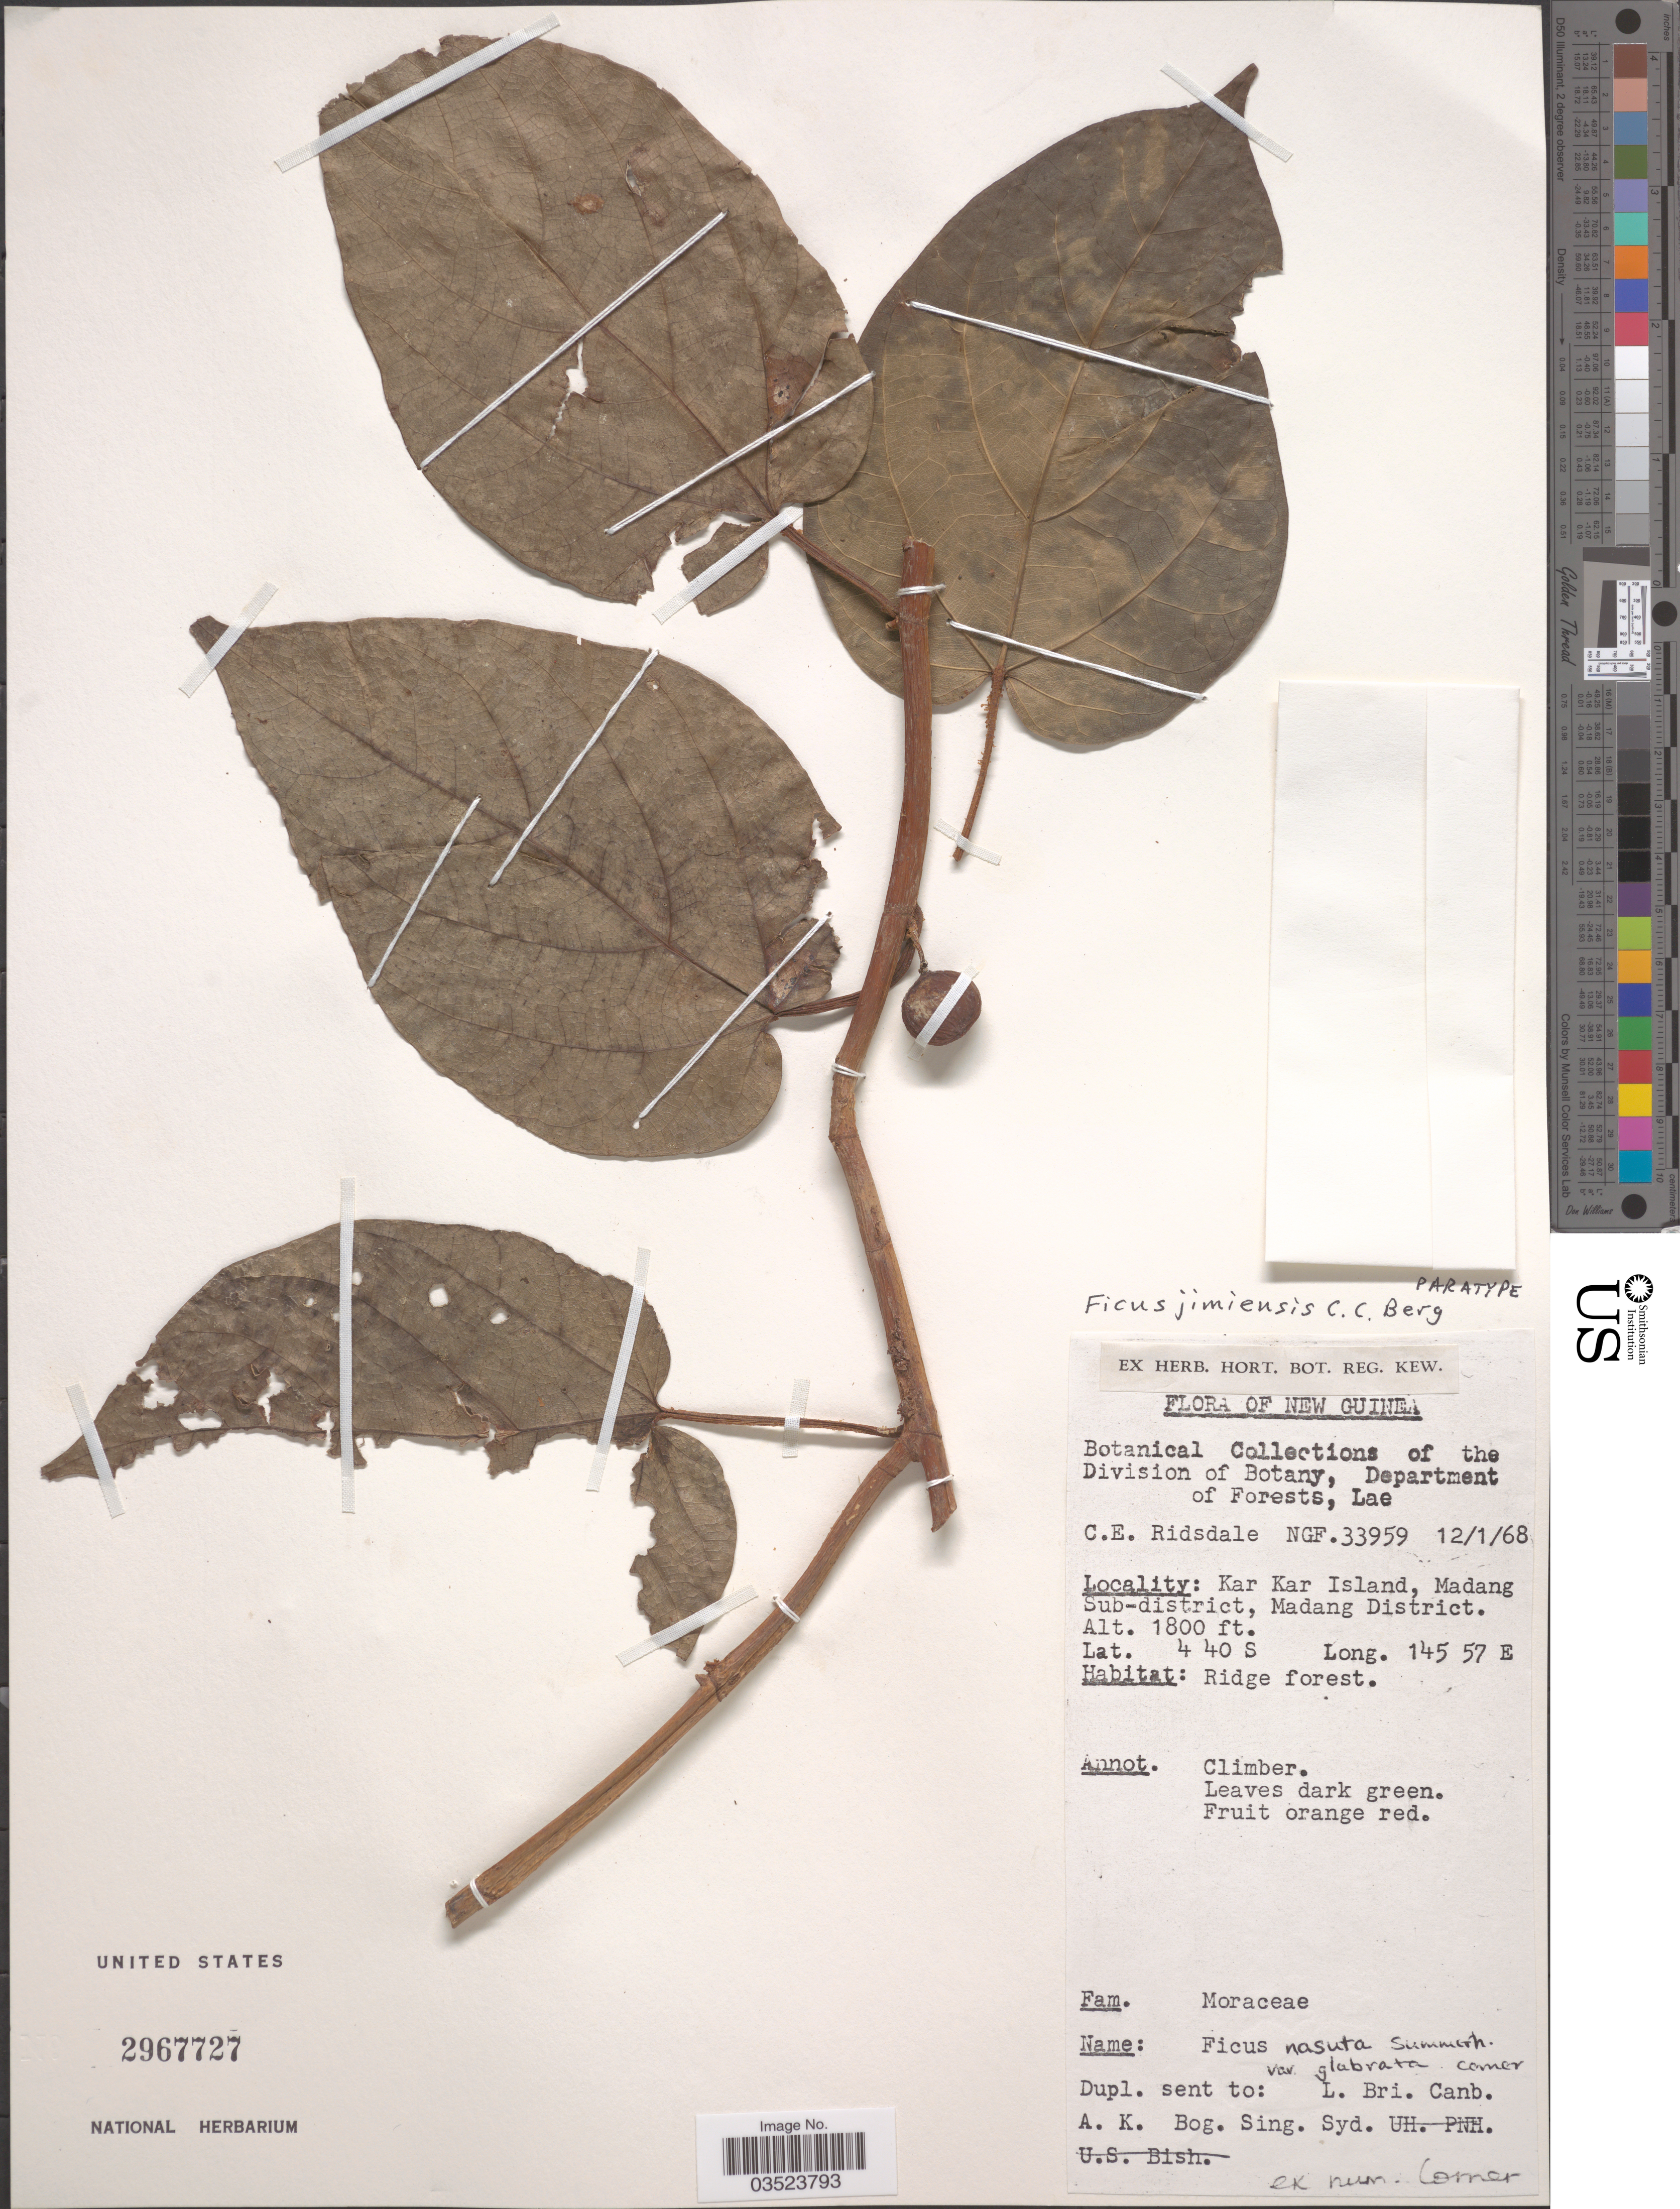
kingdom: Plantae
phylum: Tracheophyta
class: Magnoliopsida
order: Rosales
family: Moraceae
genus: Ficus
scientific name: Ficus jimiensis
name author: C.C. Berg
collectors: C. E. Ridsdale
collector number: NGF33959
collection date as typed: Transcribed d/m/y: 12/1/68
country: Papua New Guinea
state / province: Madang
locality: Kar Kar Island, Madang Sub-district, Madang District. New Guinea.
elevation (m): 549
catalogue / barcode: US 2967727